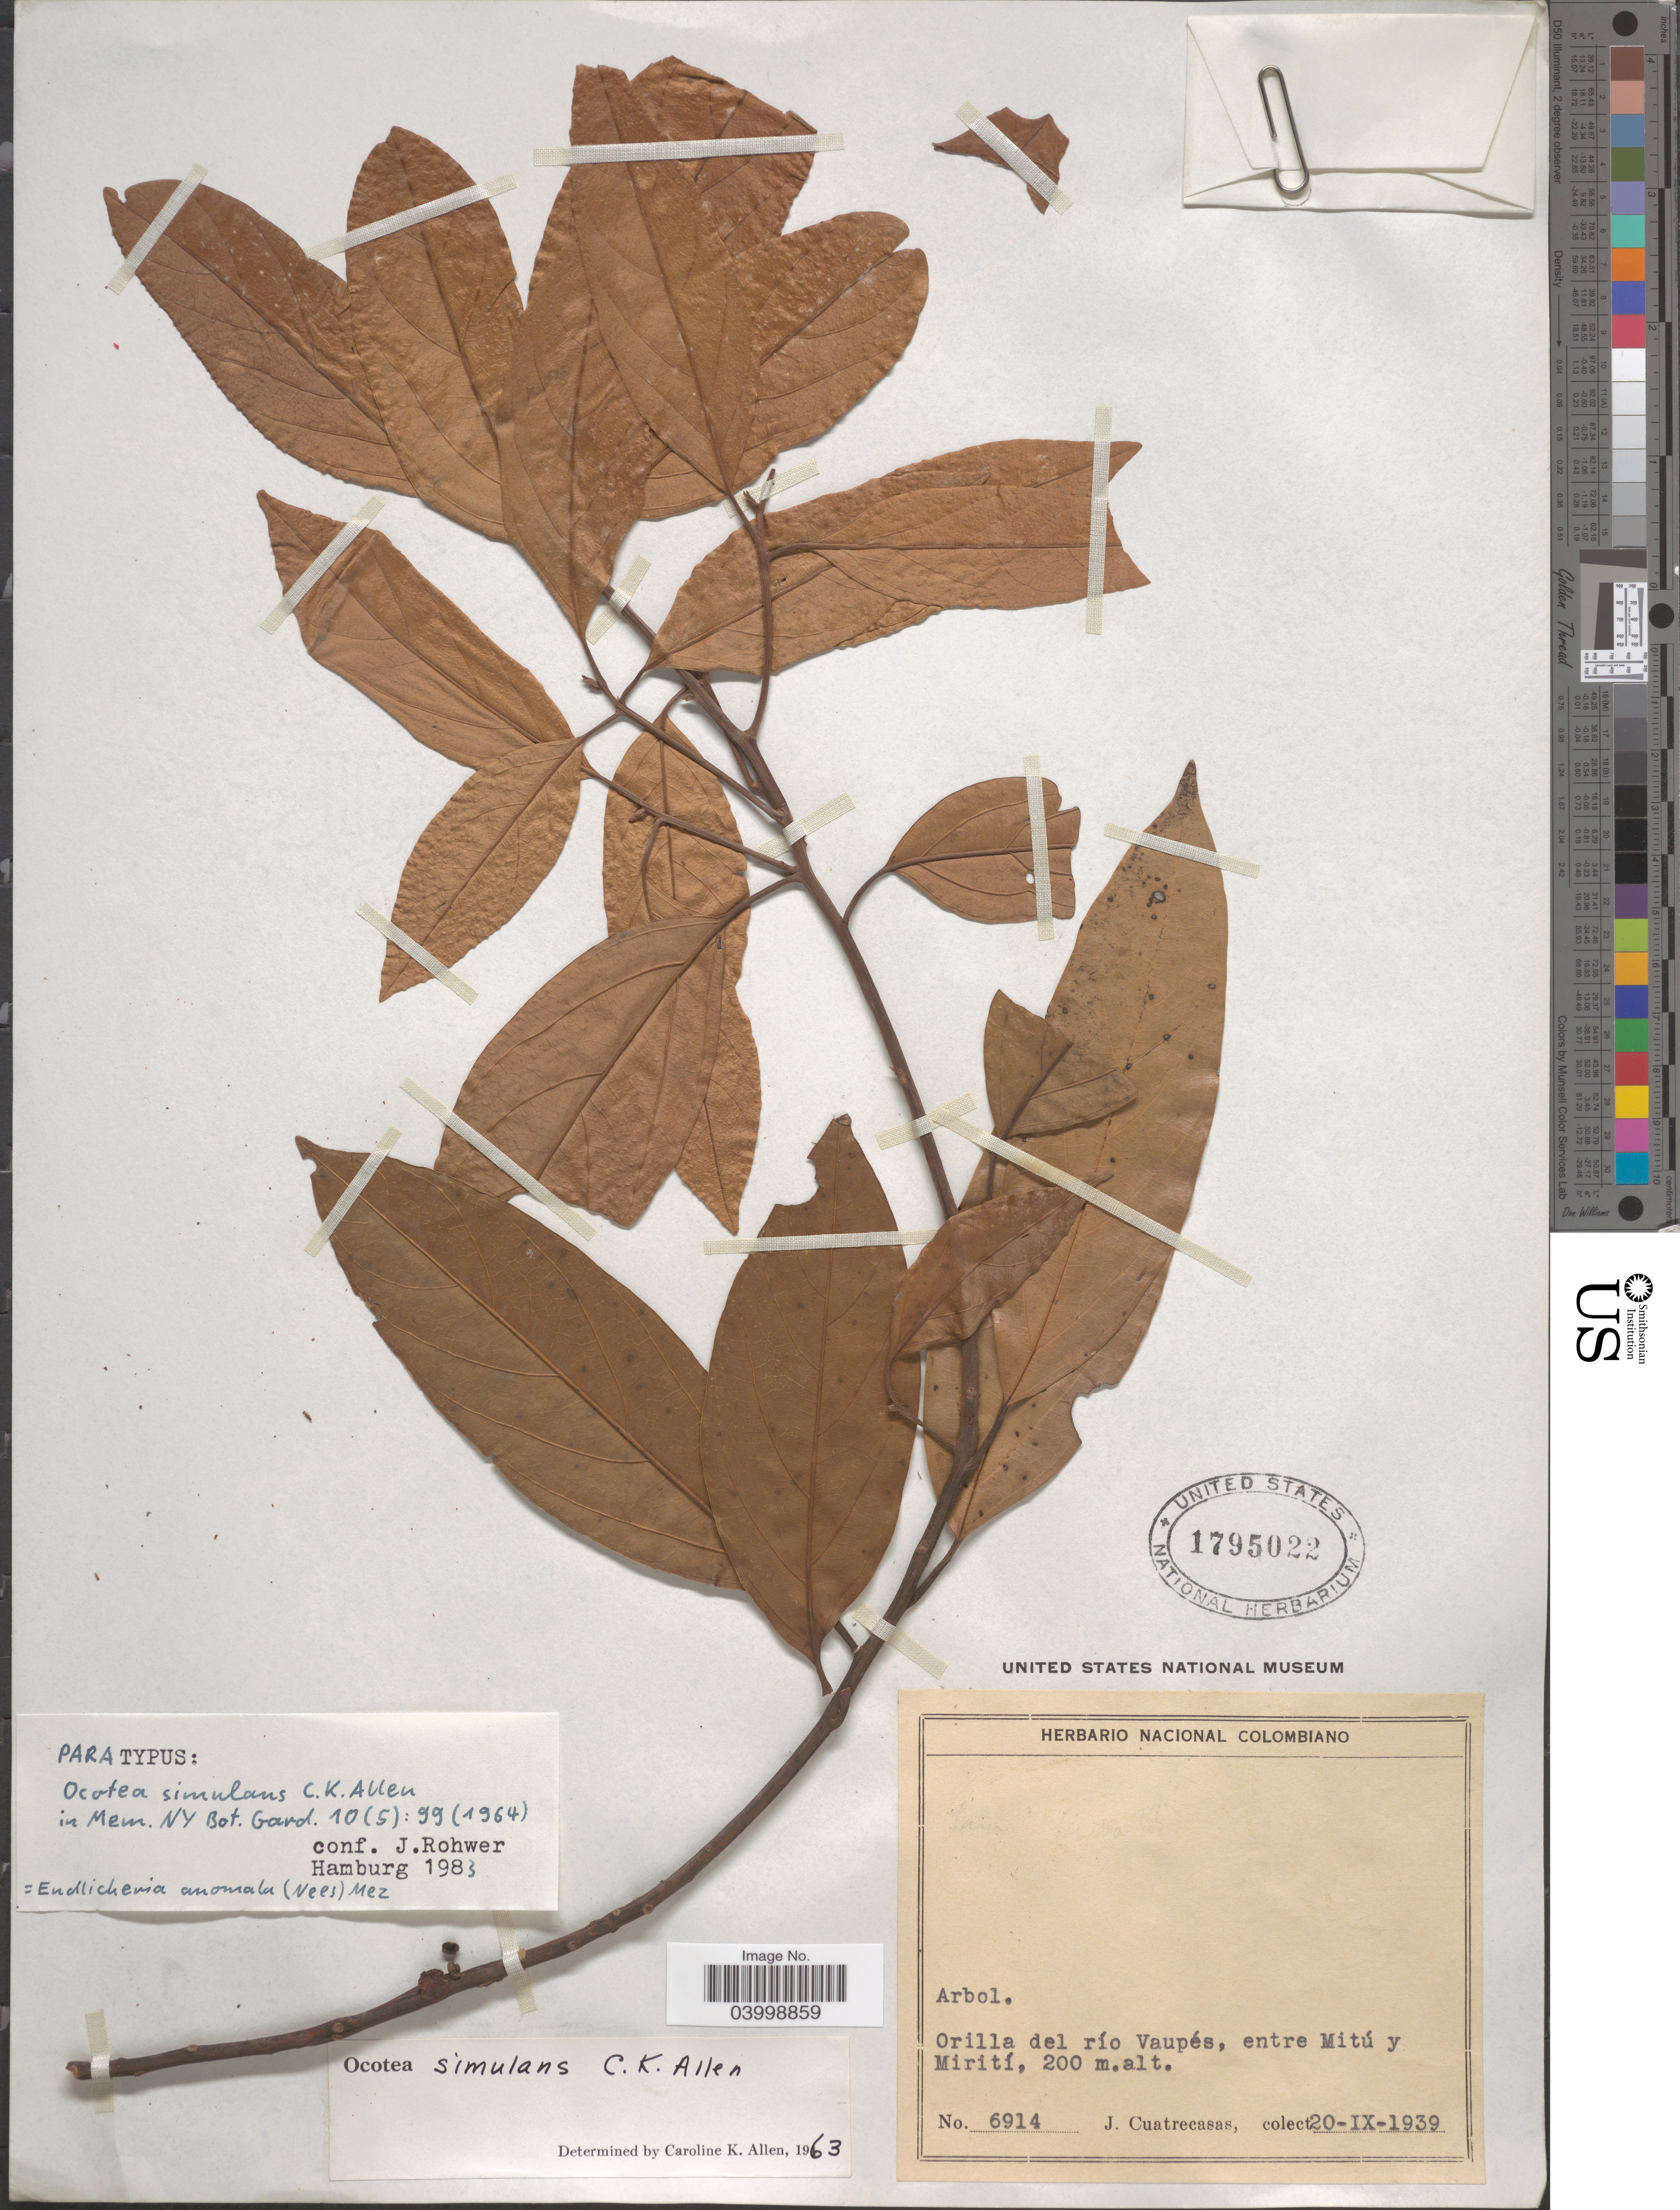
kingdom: Plantae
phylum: Tracheophyta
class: Magnoliopsida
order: Laurales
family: Lauraceae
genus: Endlicheria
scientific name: Endlicheria anomala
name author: Nees ex Meisn.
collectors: J. Cuatrecasas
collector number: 6914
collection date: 1939-09-20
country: Colombia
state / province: Vaupés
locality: Orillas del río Vaupés, entre Mitú y Mirití.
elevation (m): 200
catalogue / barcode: US 1795022